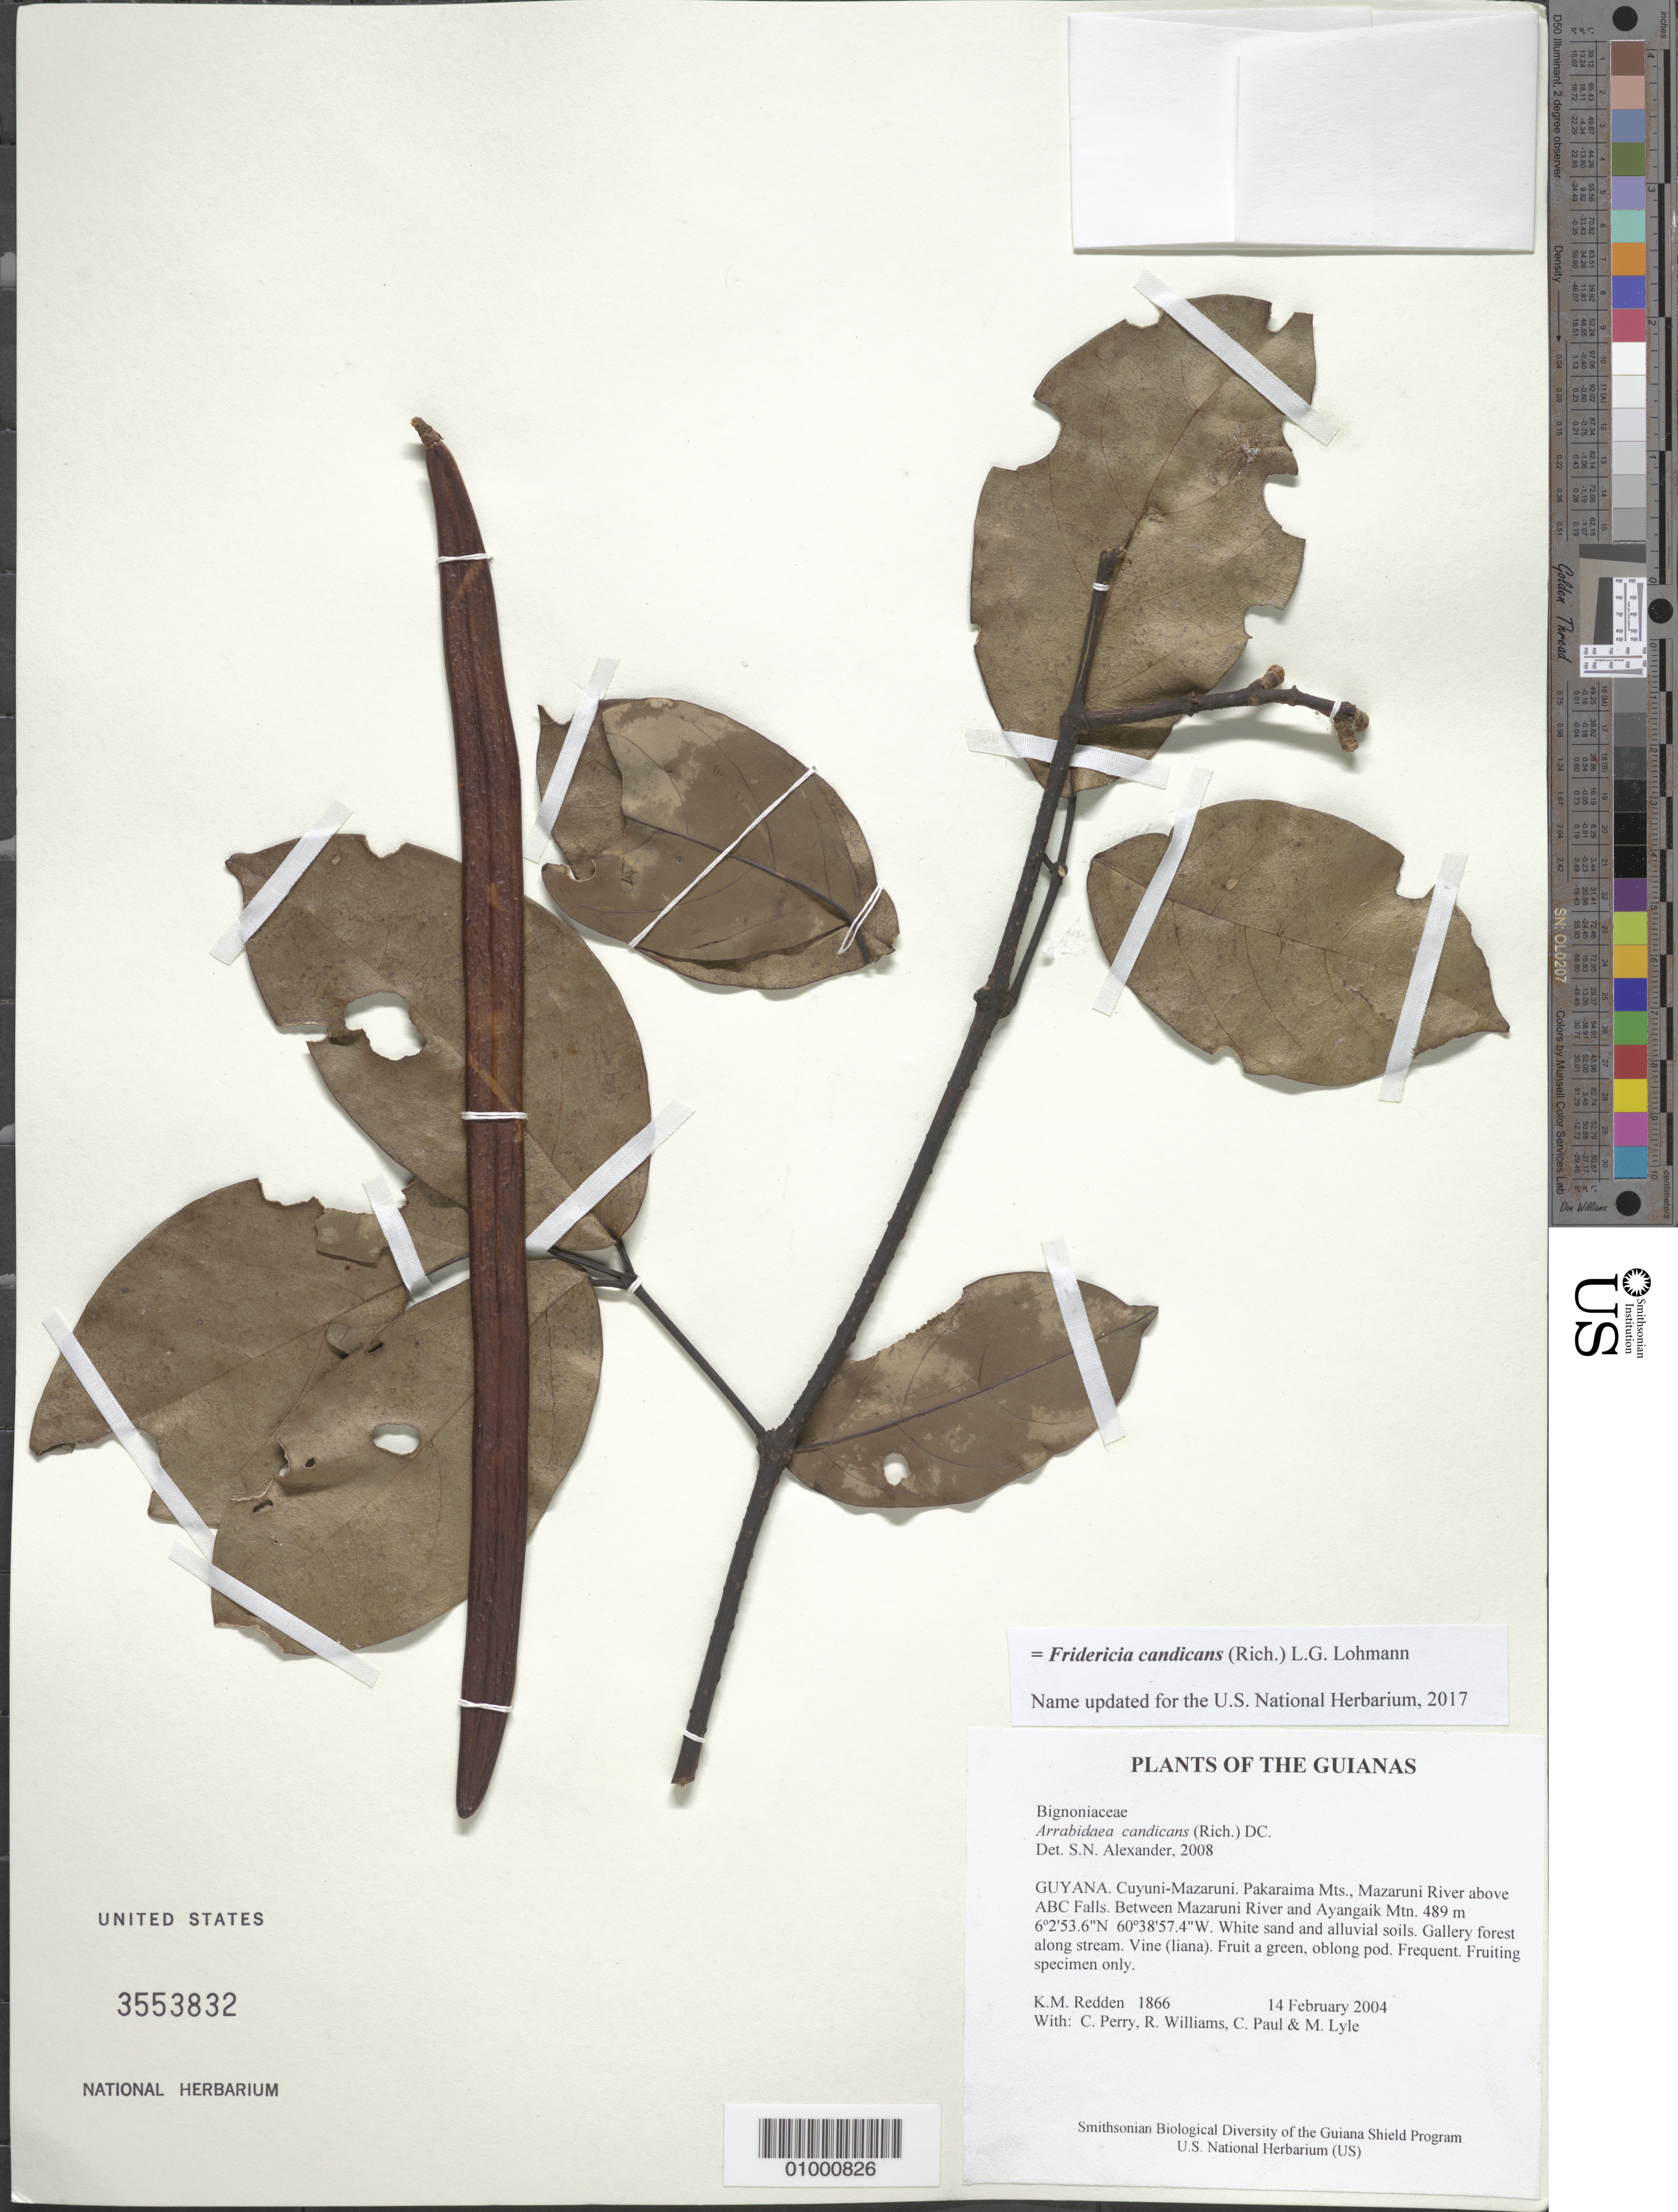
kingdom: Plantae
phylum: Tracheophyta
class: Magnoliopsida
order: Lamiales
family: Bignoniaceae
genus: Arrabidaea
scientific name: Arrabidaea candicans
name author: (Rich.) DC.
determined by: Alexander, S. N.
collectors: K. M. Redden, C. Perry, R. Williams, C. Paul & M. Lyle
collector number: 1866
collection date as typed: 14 February 2004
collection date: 2004-02-14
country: Guyana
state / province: Cuyuni-Mazaruni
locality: Pakaraima Mts., Mazaruni River above ABC Falls. Between Mazaruni River and Ayangaik Mtn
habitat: White sand and alluvial soils. Gallery forest along stream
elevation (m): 489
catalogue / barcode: US 3553832